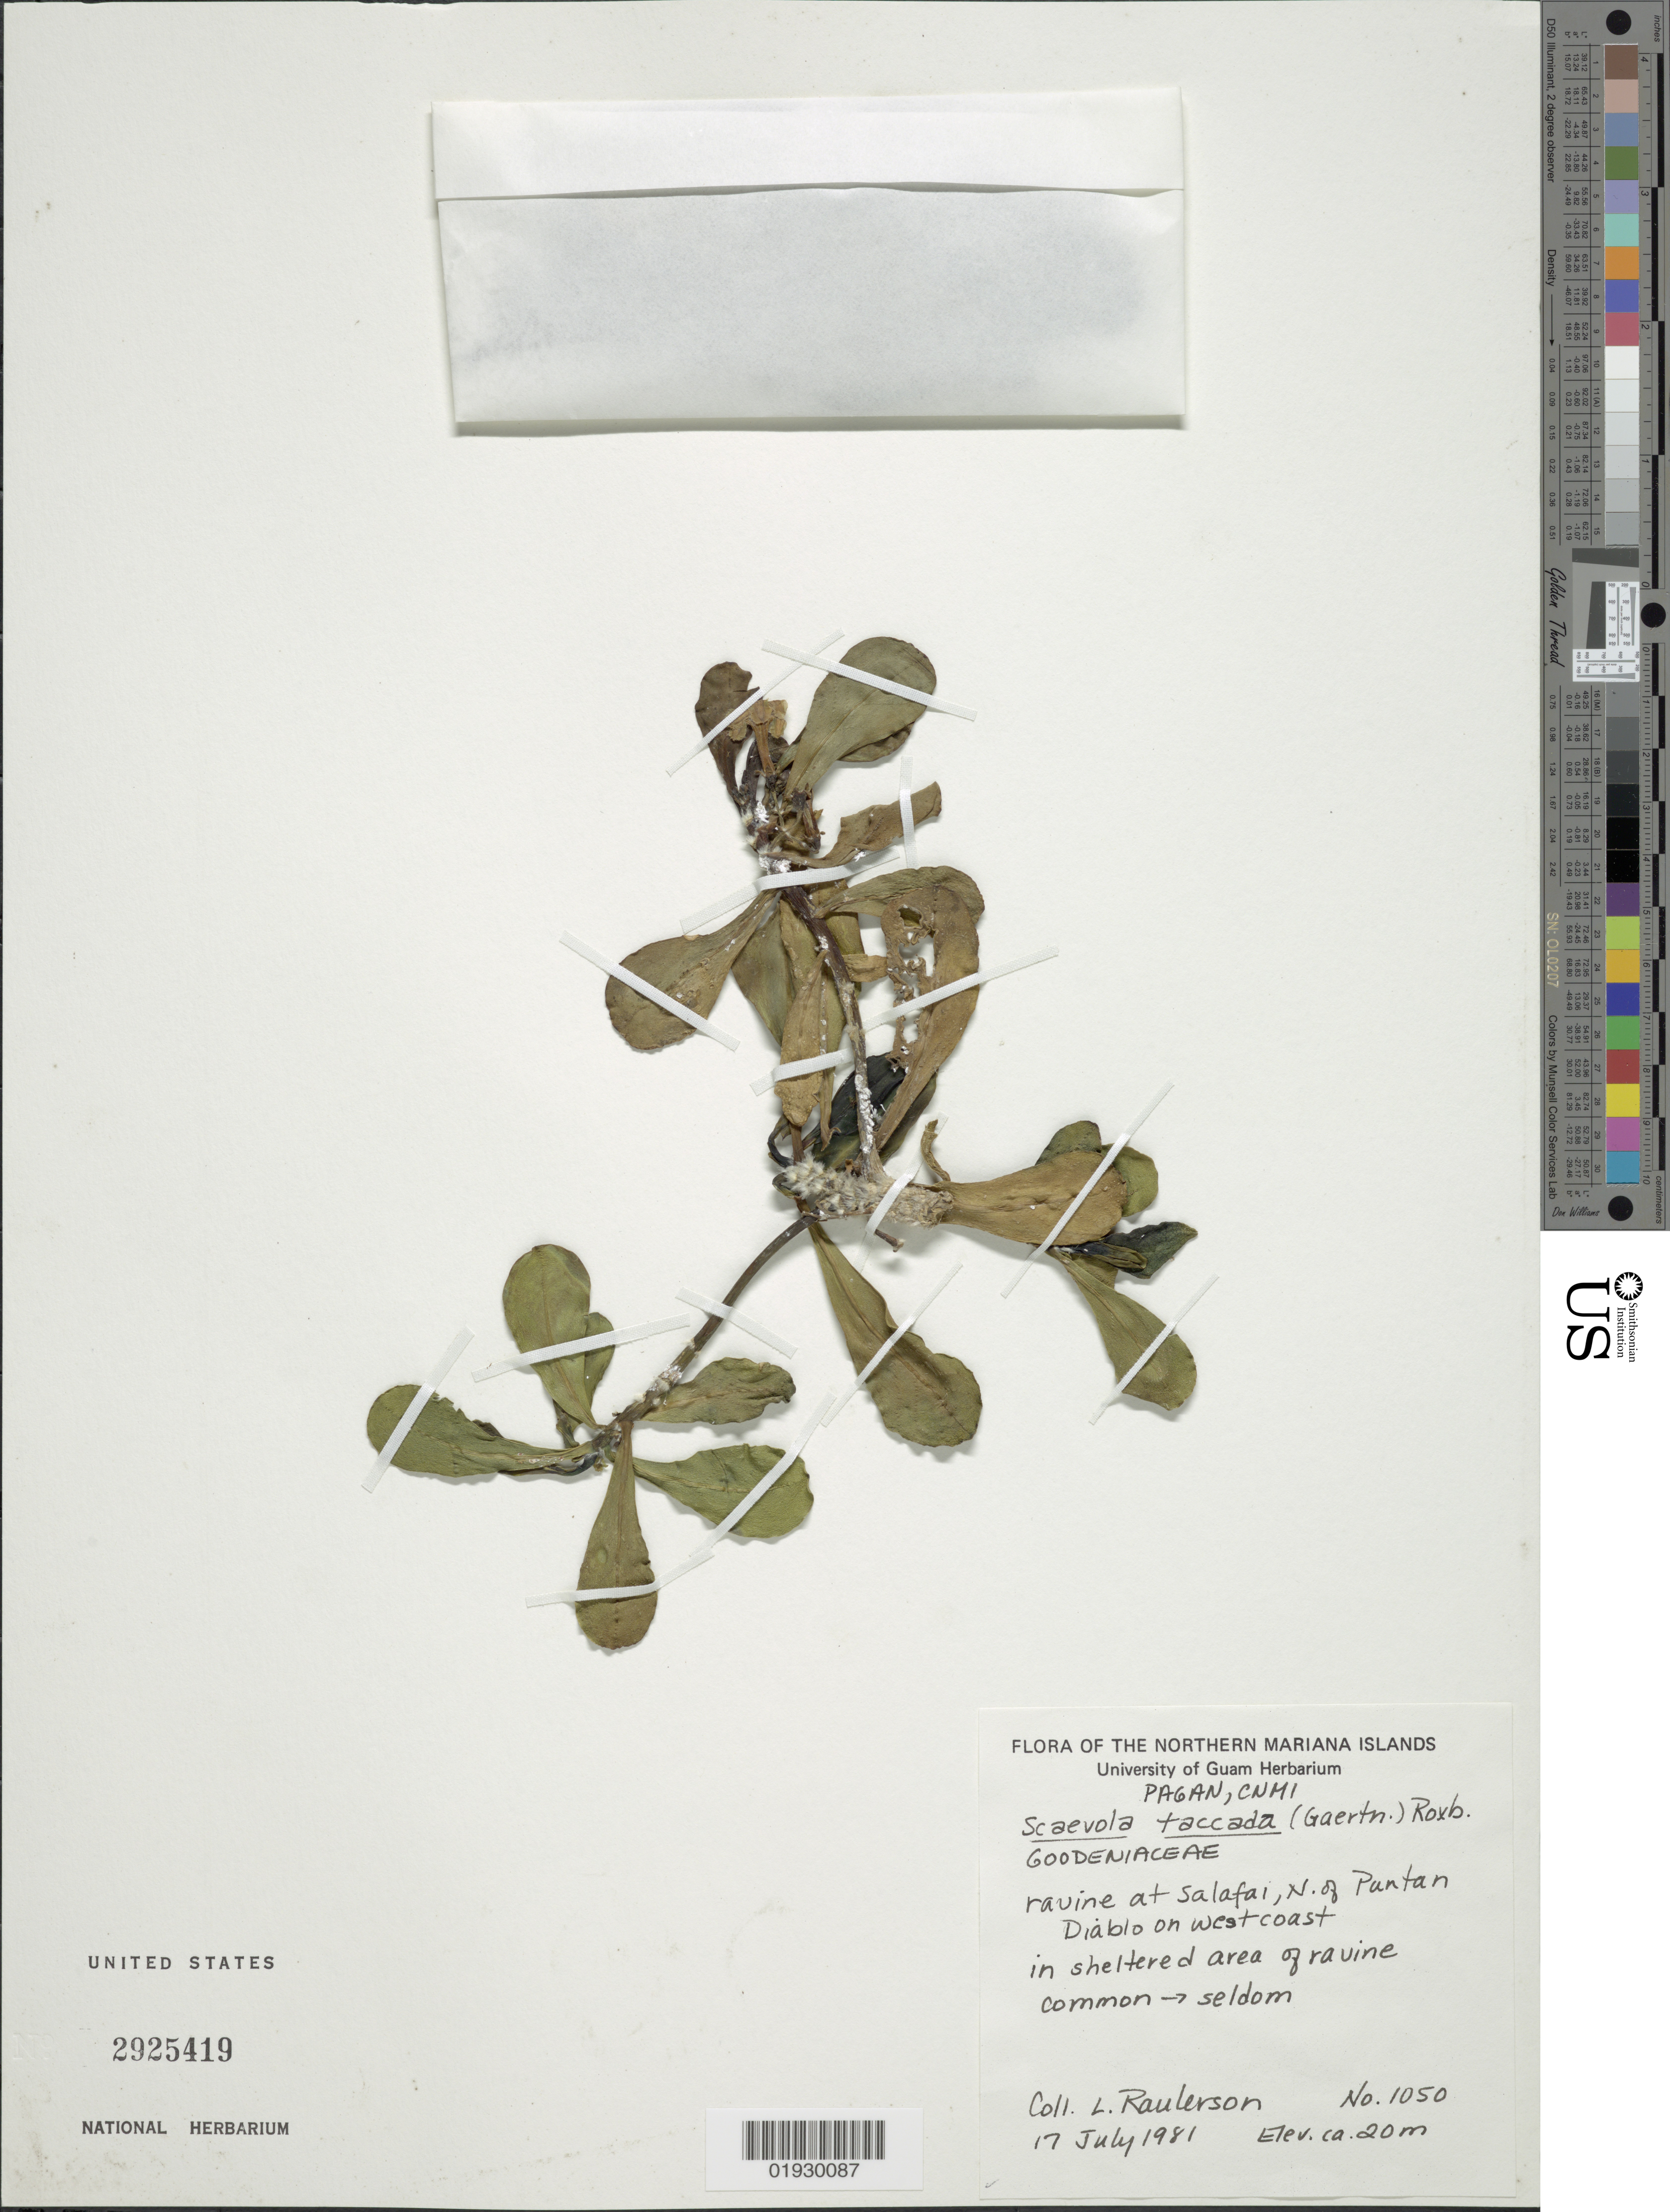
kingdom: Plantae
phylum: Tracheophyta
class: Magnoliopsida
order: Asterales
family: Goodeniaceae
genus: Scaevola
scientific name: Scaevola sericea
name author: Vahl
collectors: L. Raulerson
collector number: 1050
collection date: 1981-07-17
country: Northern Mariana Islands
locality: Pagan, Cumi, ravine at Salafai, N. of Puntan, Diablo on west coast.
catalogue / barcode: US 2925419